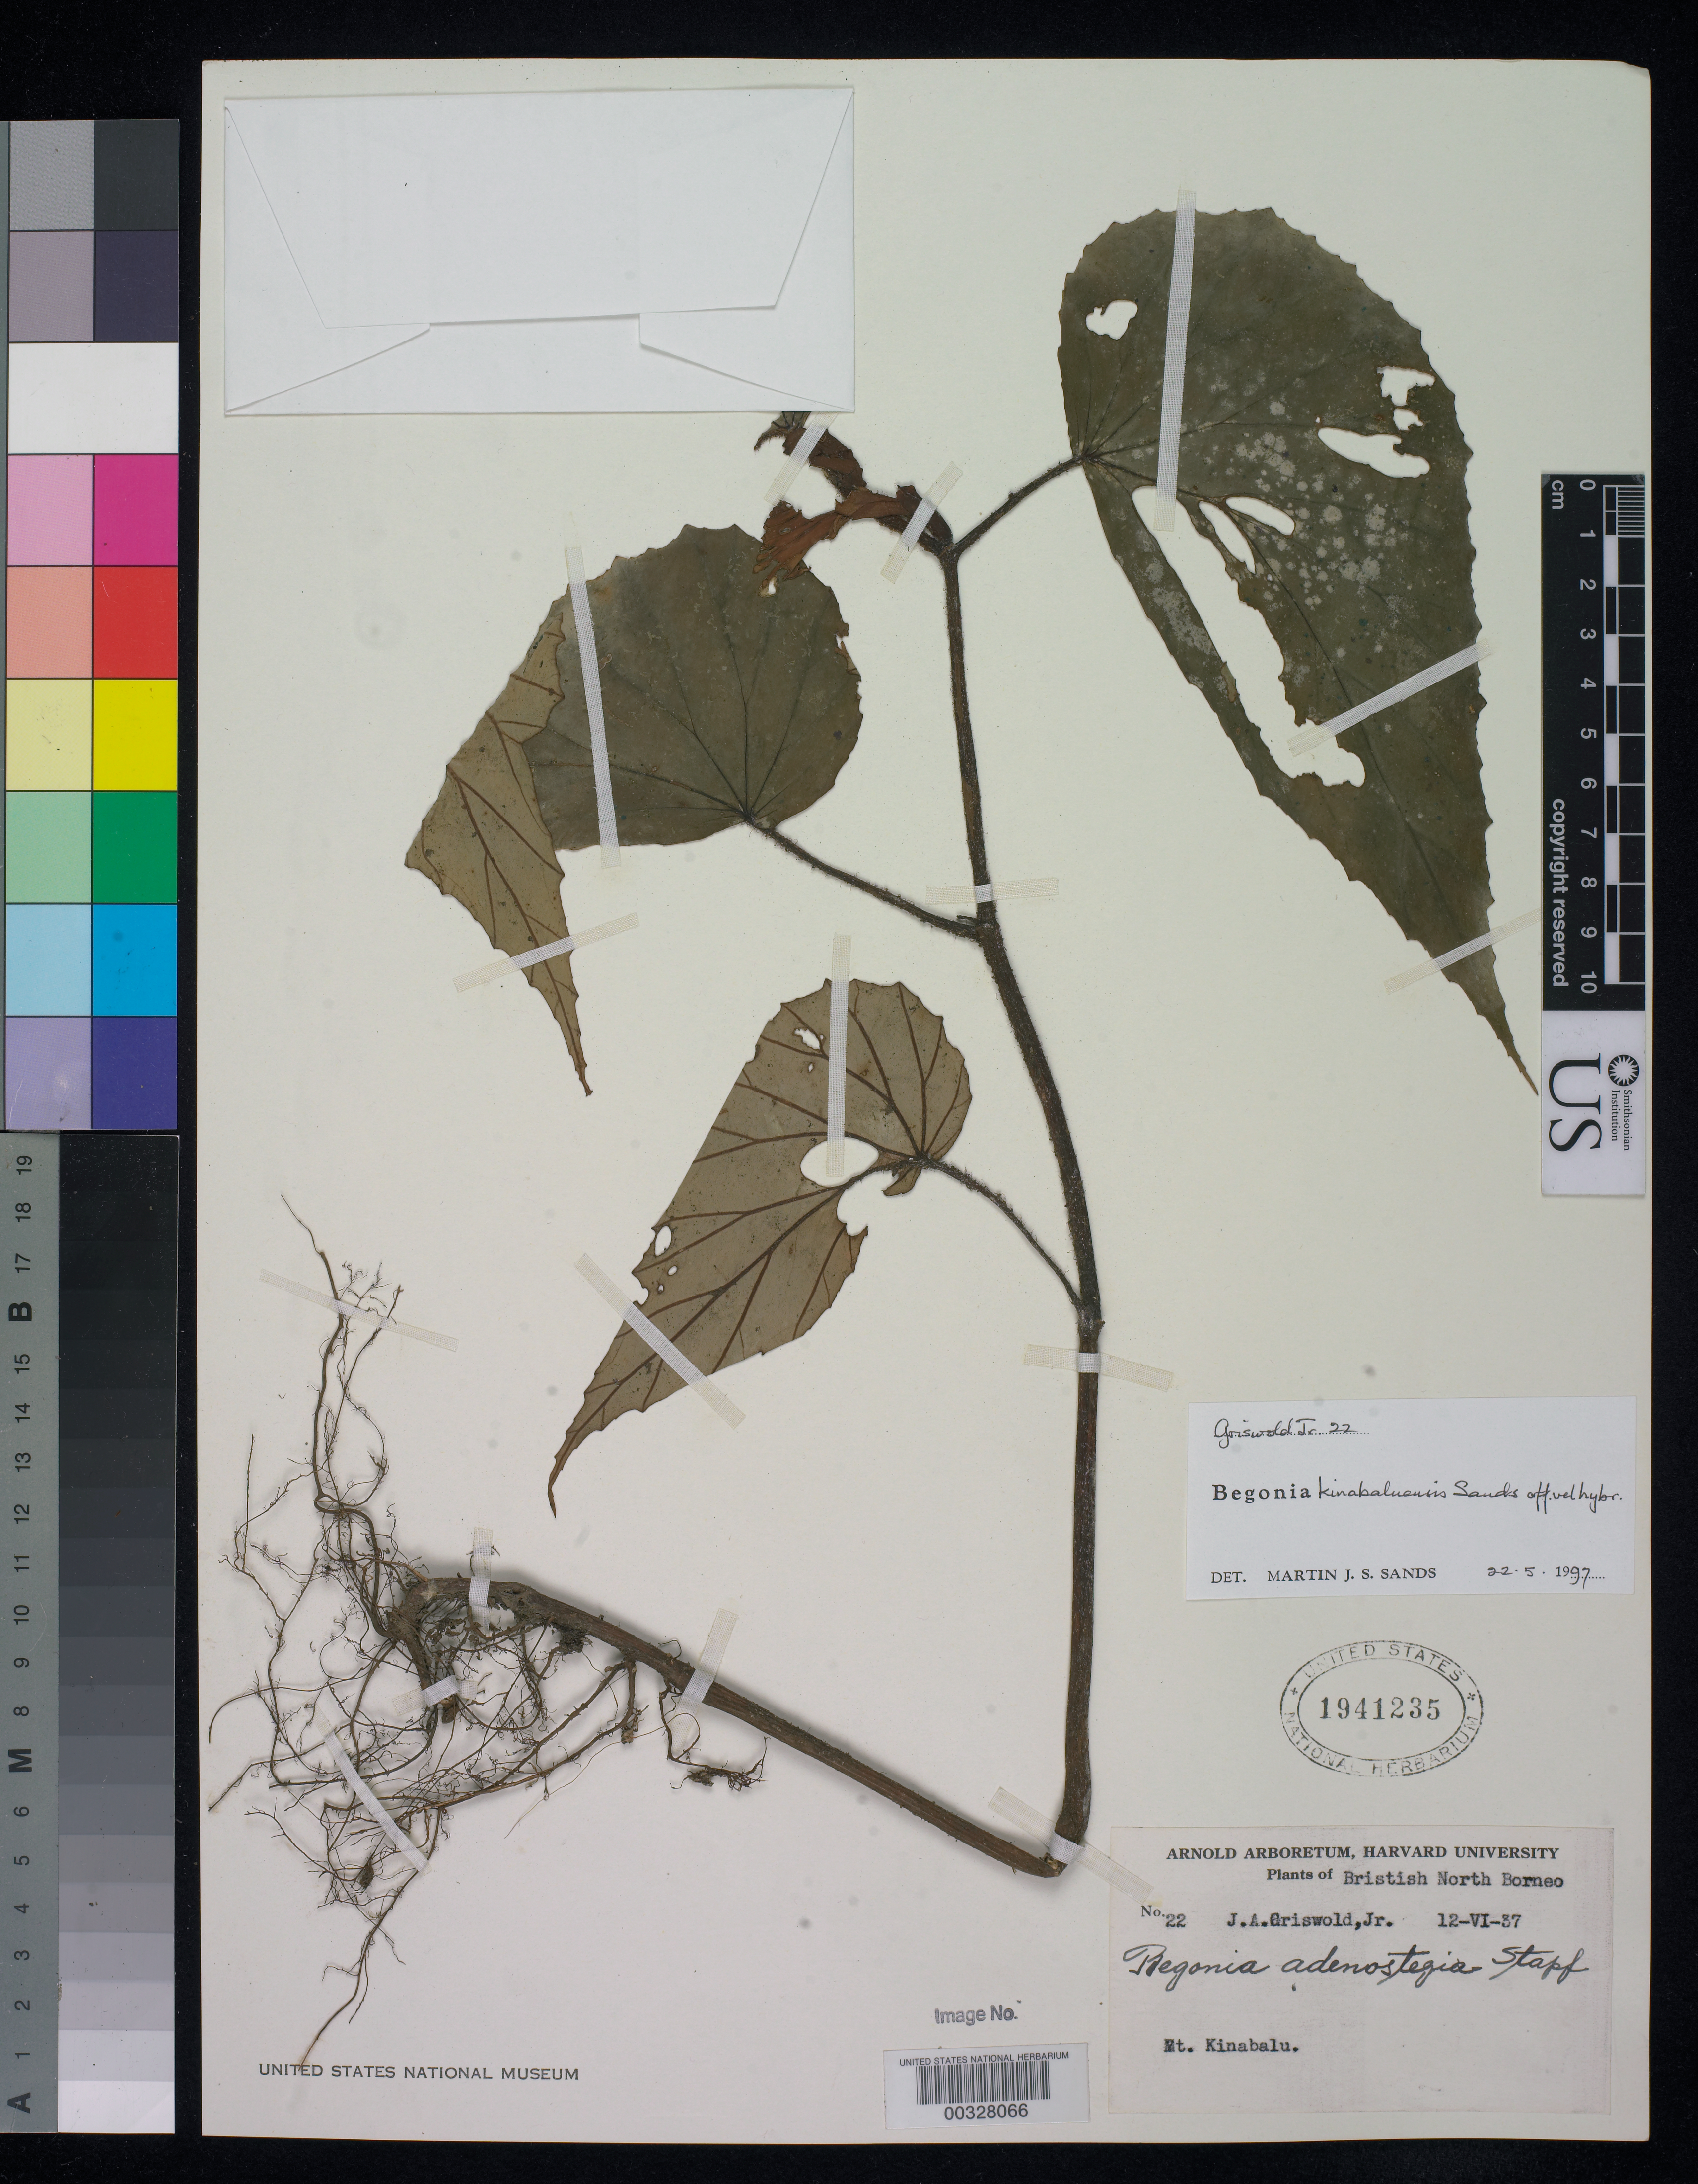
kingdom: Plantae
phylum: Tracheophyta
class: Magnoliopsida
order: Cucurbitales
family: Begoniaceae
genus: Begonia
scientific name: Begonia kinabaluensis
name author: Sands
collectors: J. Griswold Jr.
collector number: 22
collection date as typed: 12 Jun 1937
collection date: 1937-06-12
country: Malaysia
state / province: Sabah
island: Borneo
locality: Mt. kinabalu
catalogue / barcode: US 1941235